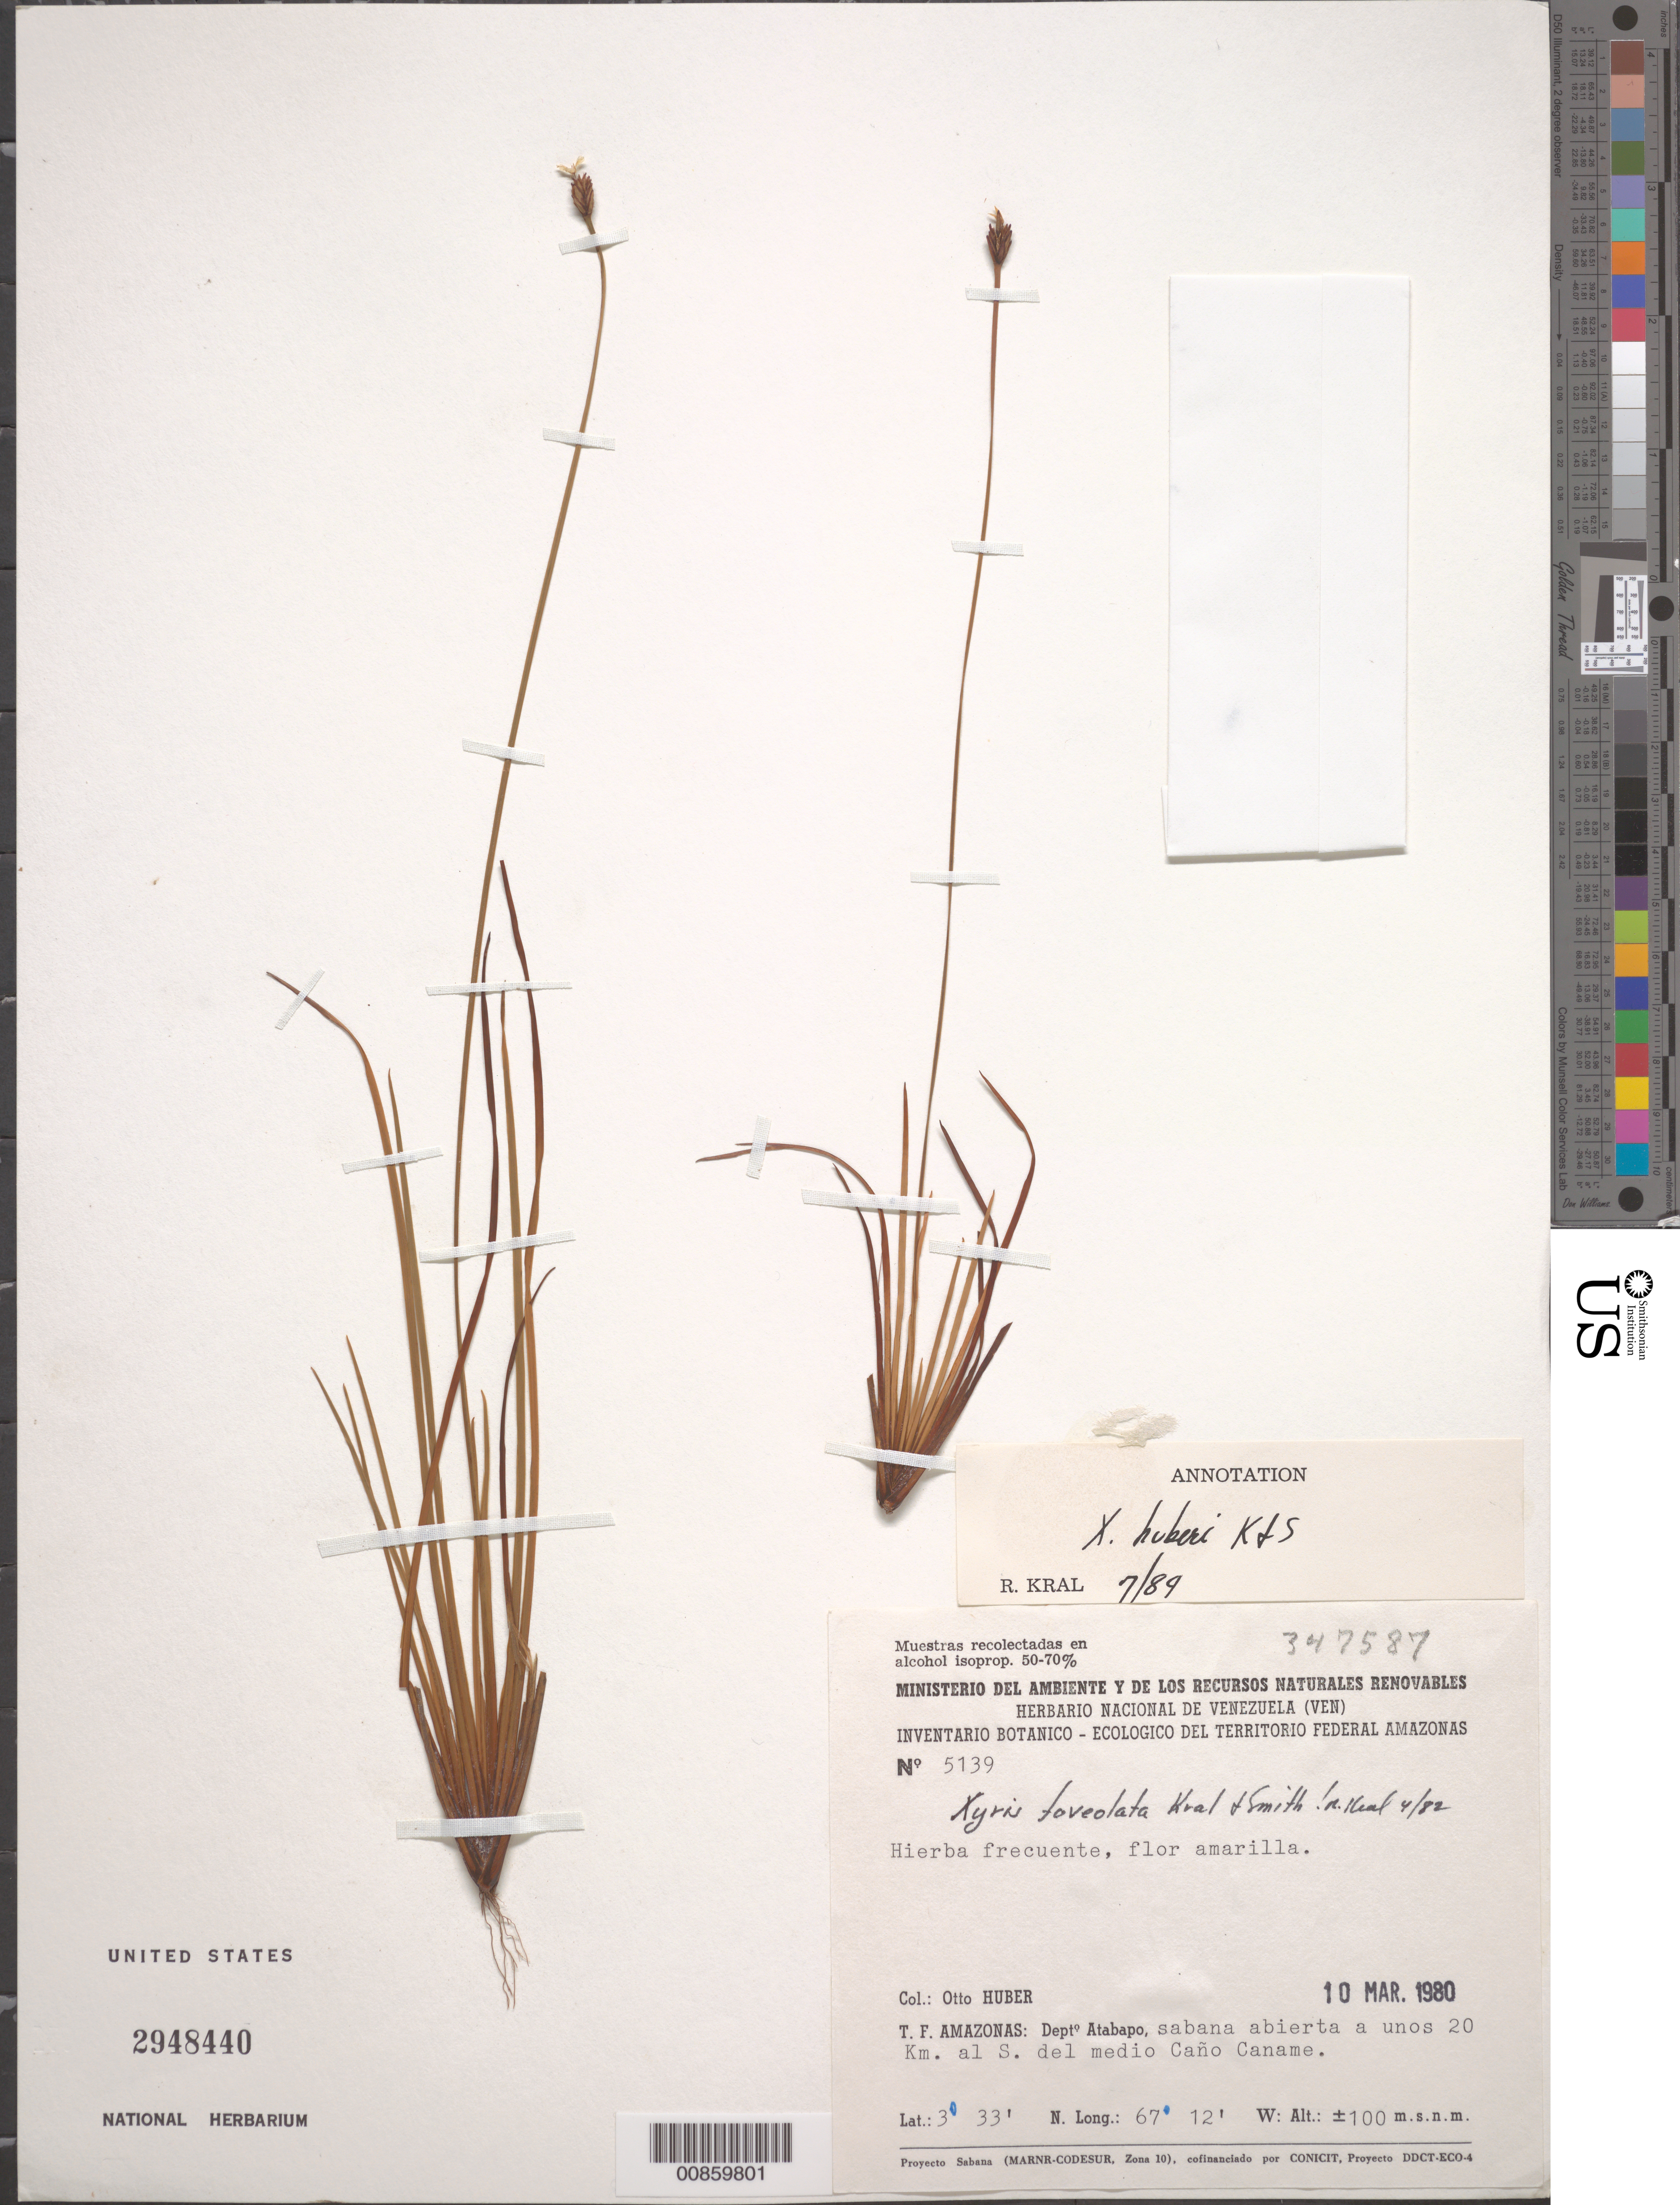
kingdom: Plantae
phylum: Tracheophyta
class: Liliopsida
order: Poales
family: Xyridaceae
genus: Xyris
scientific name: Xyris huberi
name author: Kral & L.B. Sm.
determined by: Kral, Robert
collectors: O. Huber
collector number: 5139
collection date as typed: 10-Mar-80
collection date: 1980-03-10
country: Venezuela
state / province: Amazonas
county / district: Atabapo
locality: Medio Caño Caname, 20 km al S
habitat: Sabana abierta.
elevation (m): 100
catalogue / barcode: US 2948440